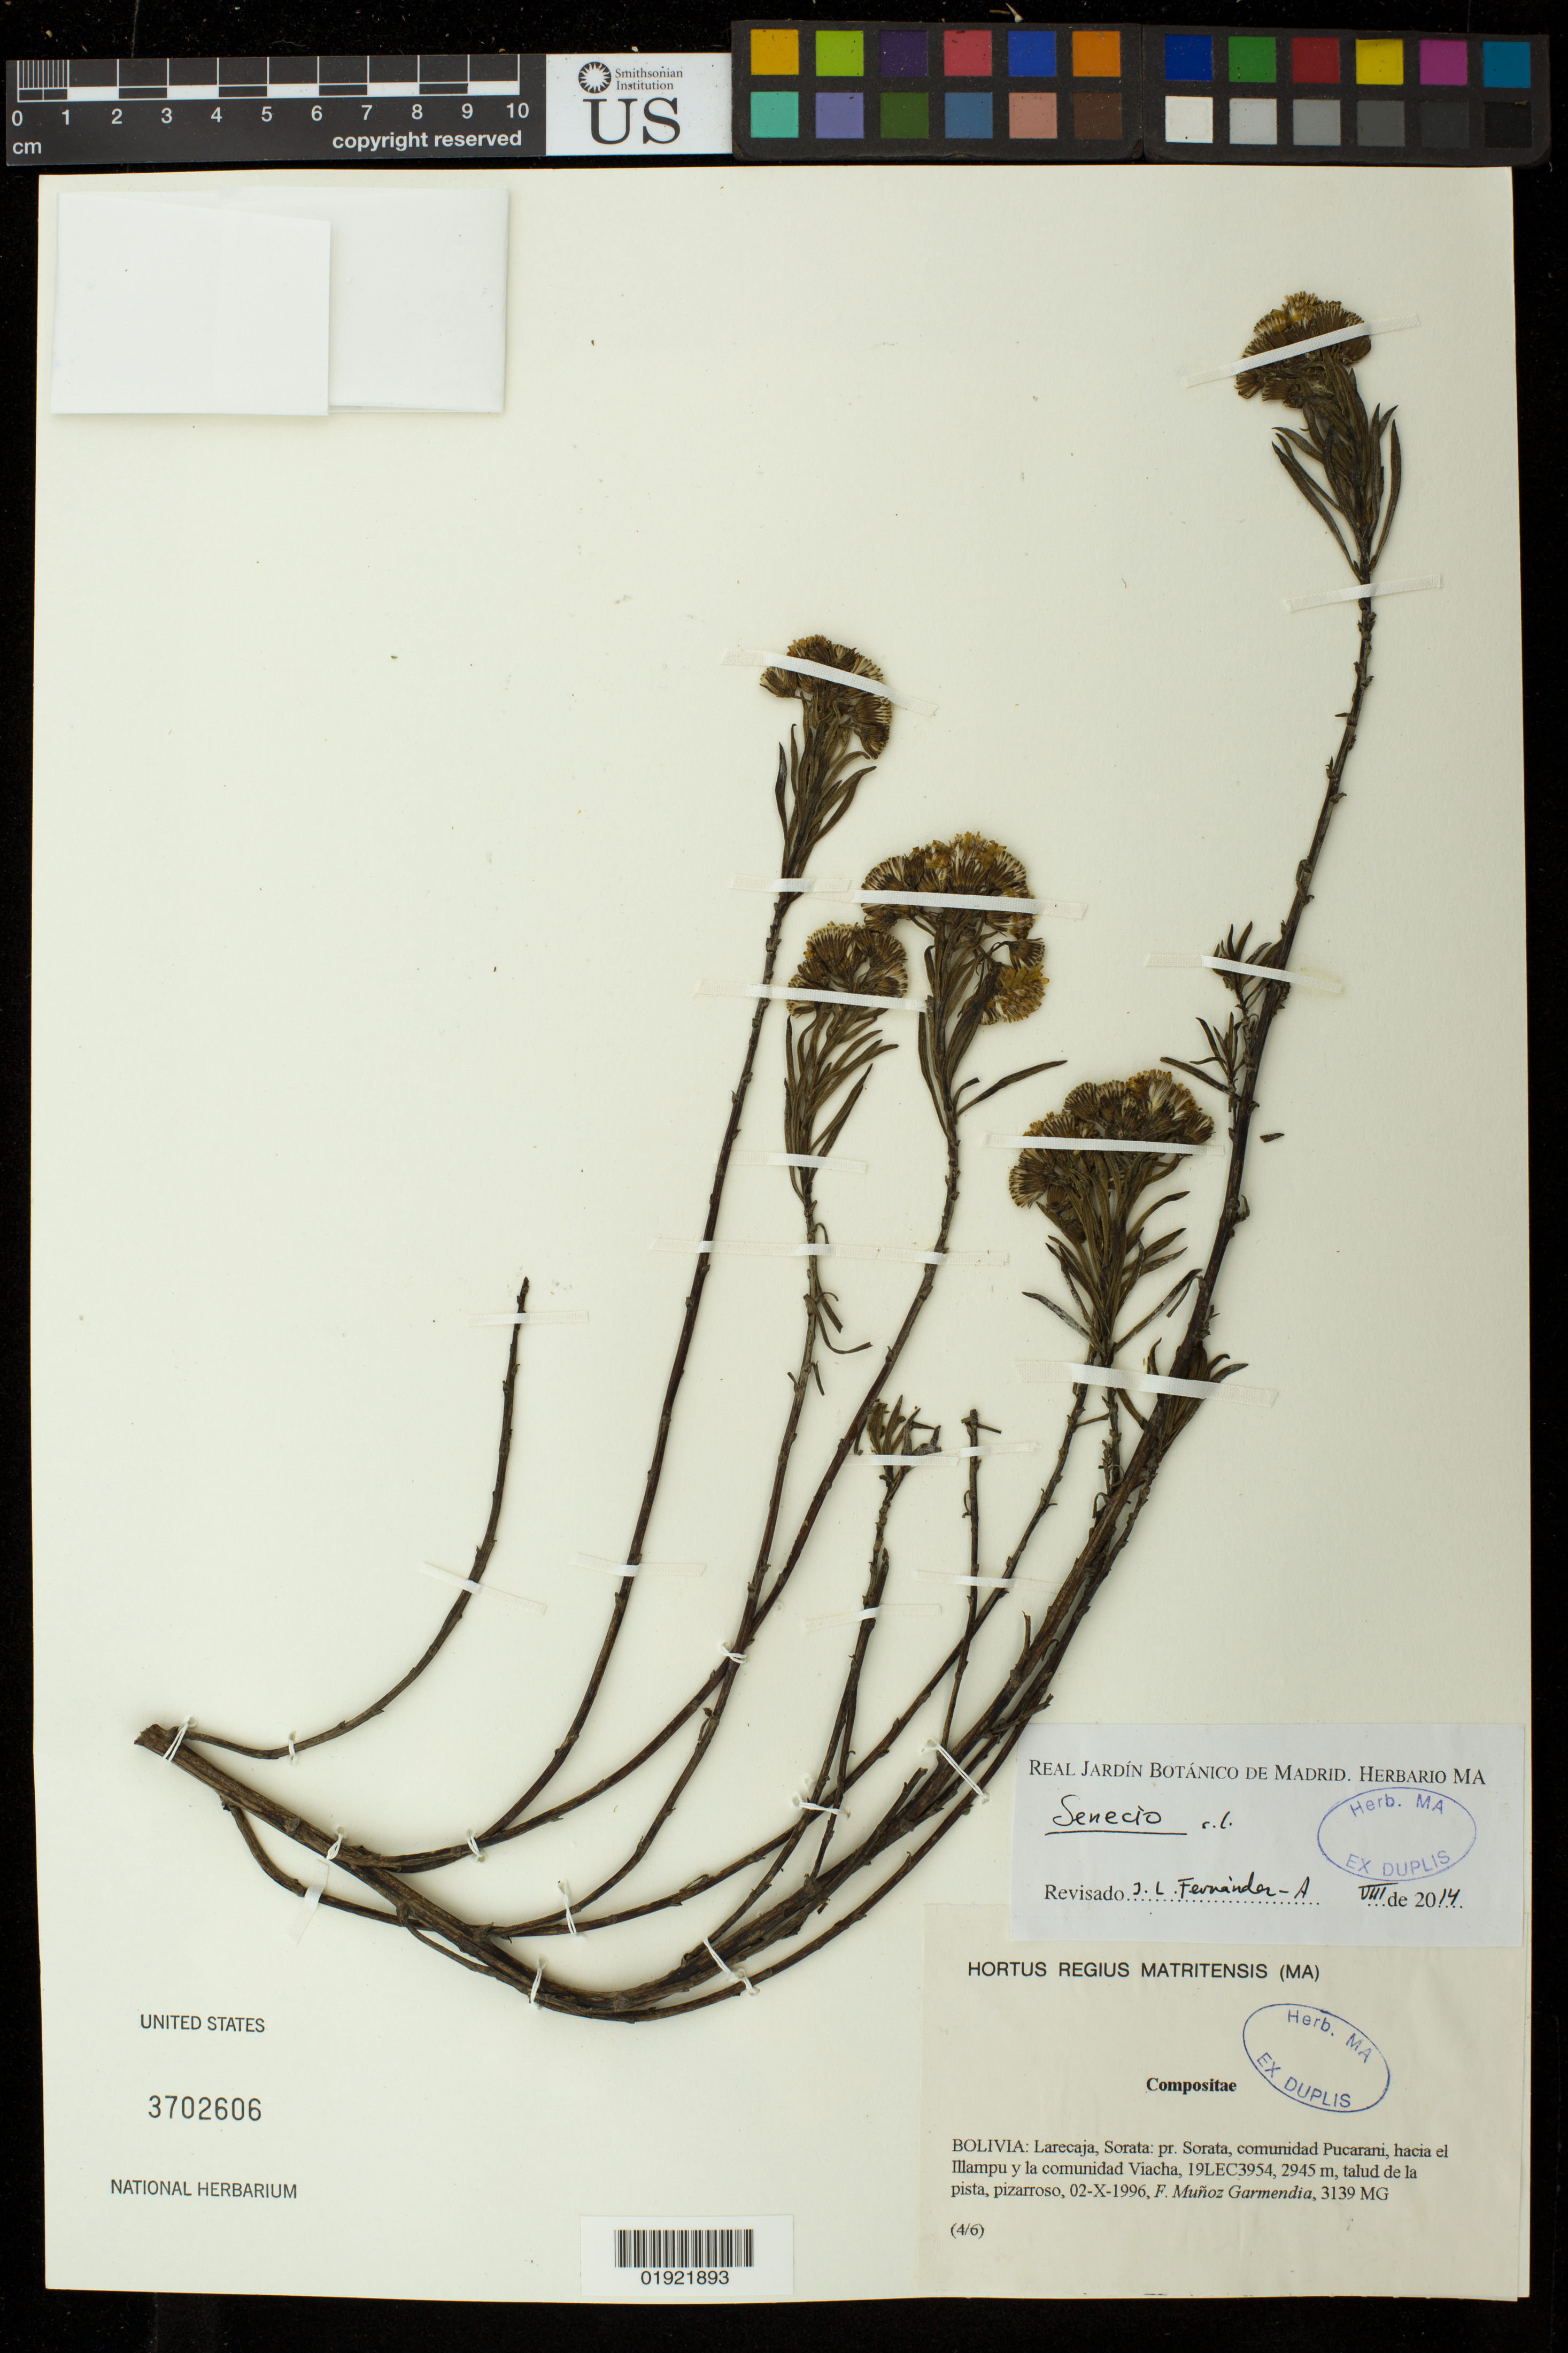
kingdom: Plantae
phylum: Tracheophyta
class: Magnoliopsida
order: Asterales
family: Asteraceae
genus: Senecio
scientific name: Senecio sp.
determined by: Fernández-Alonso, J. L.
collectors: F. Muñoz Garmendia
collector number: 3139 MG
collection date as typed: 02-X-1996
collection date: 1996-10-02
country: Bolivia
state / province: La Páz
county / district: Larecaja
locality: Sorata: pr. Sorata, comunidad Pucarani, hacia el Illampu y la comunidad Viacha, 19LEC3954, talud de la pista, pizarroso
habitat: talud de la pista, pizarroso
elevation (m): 2945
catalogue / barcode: US 3702606